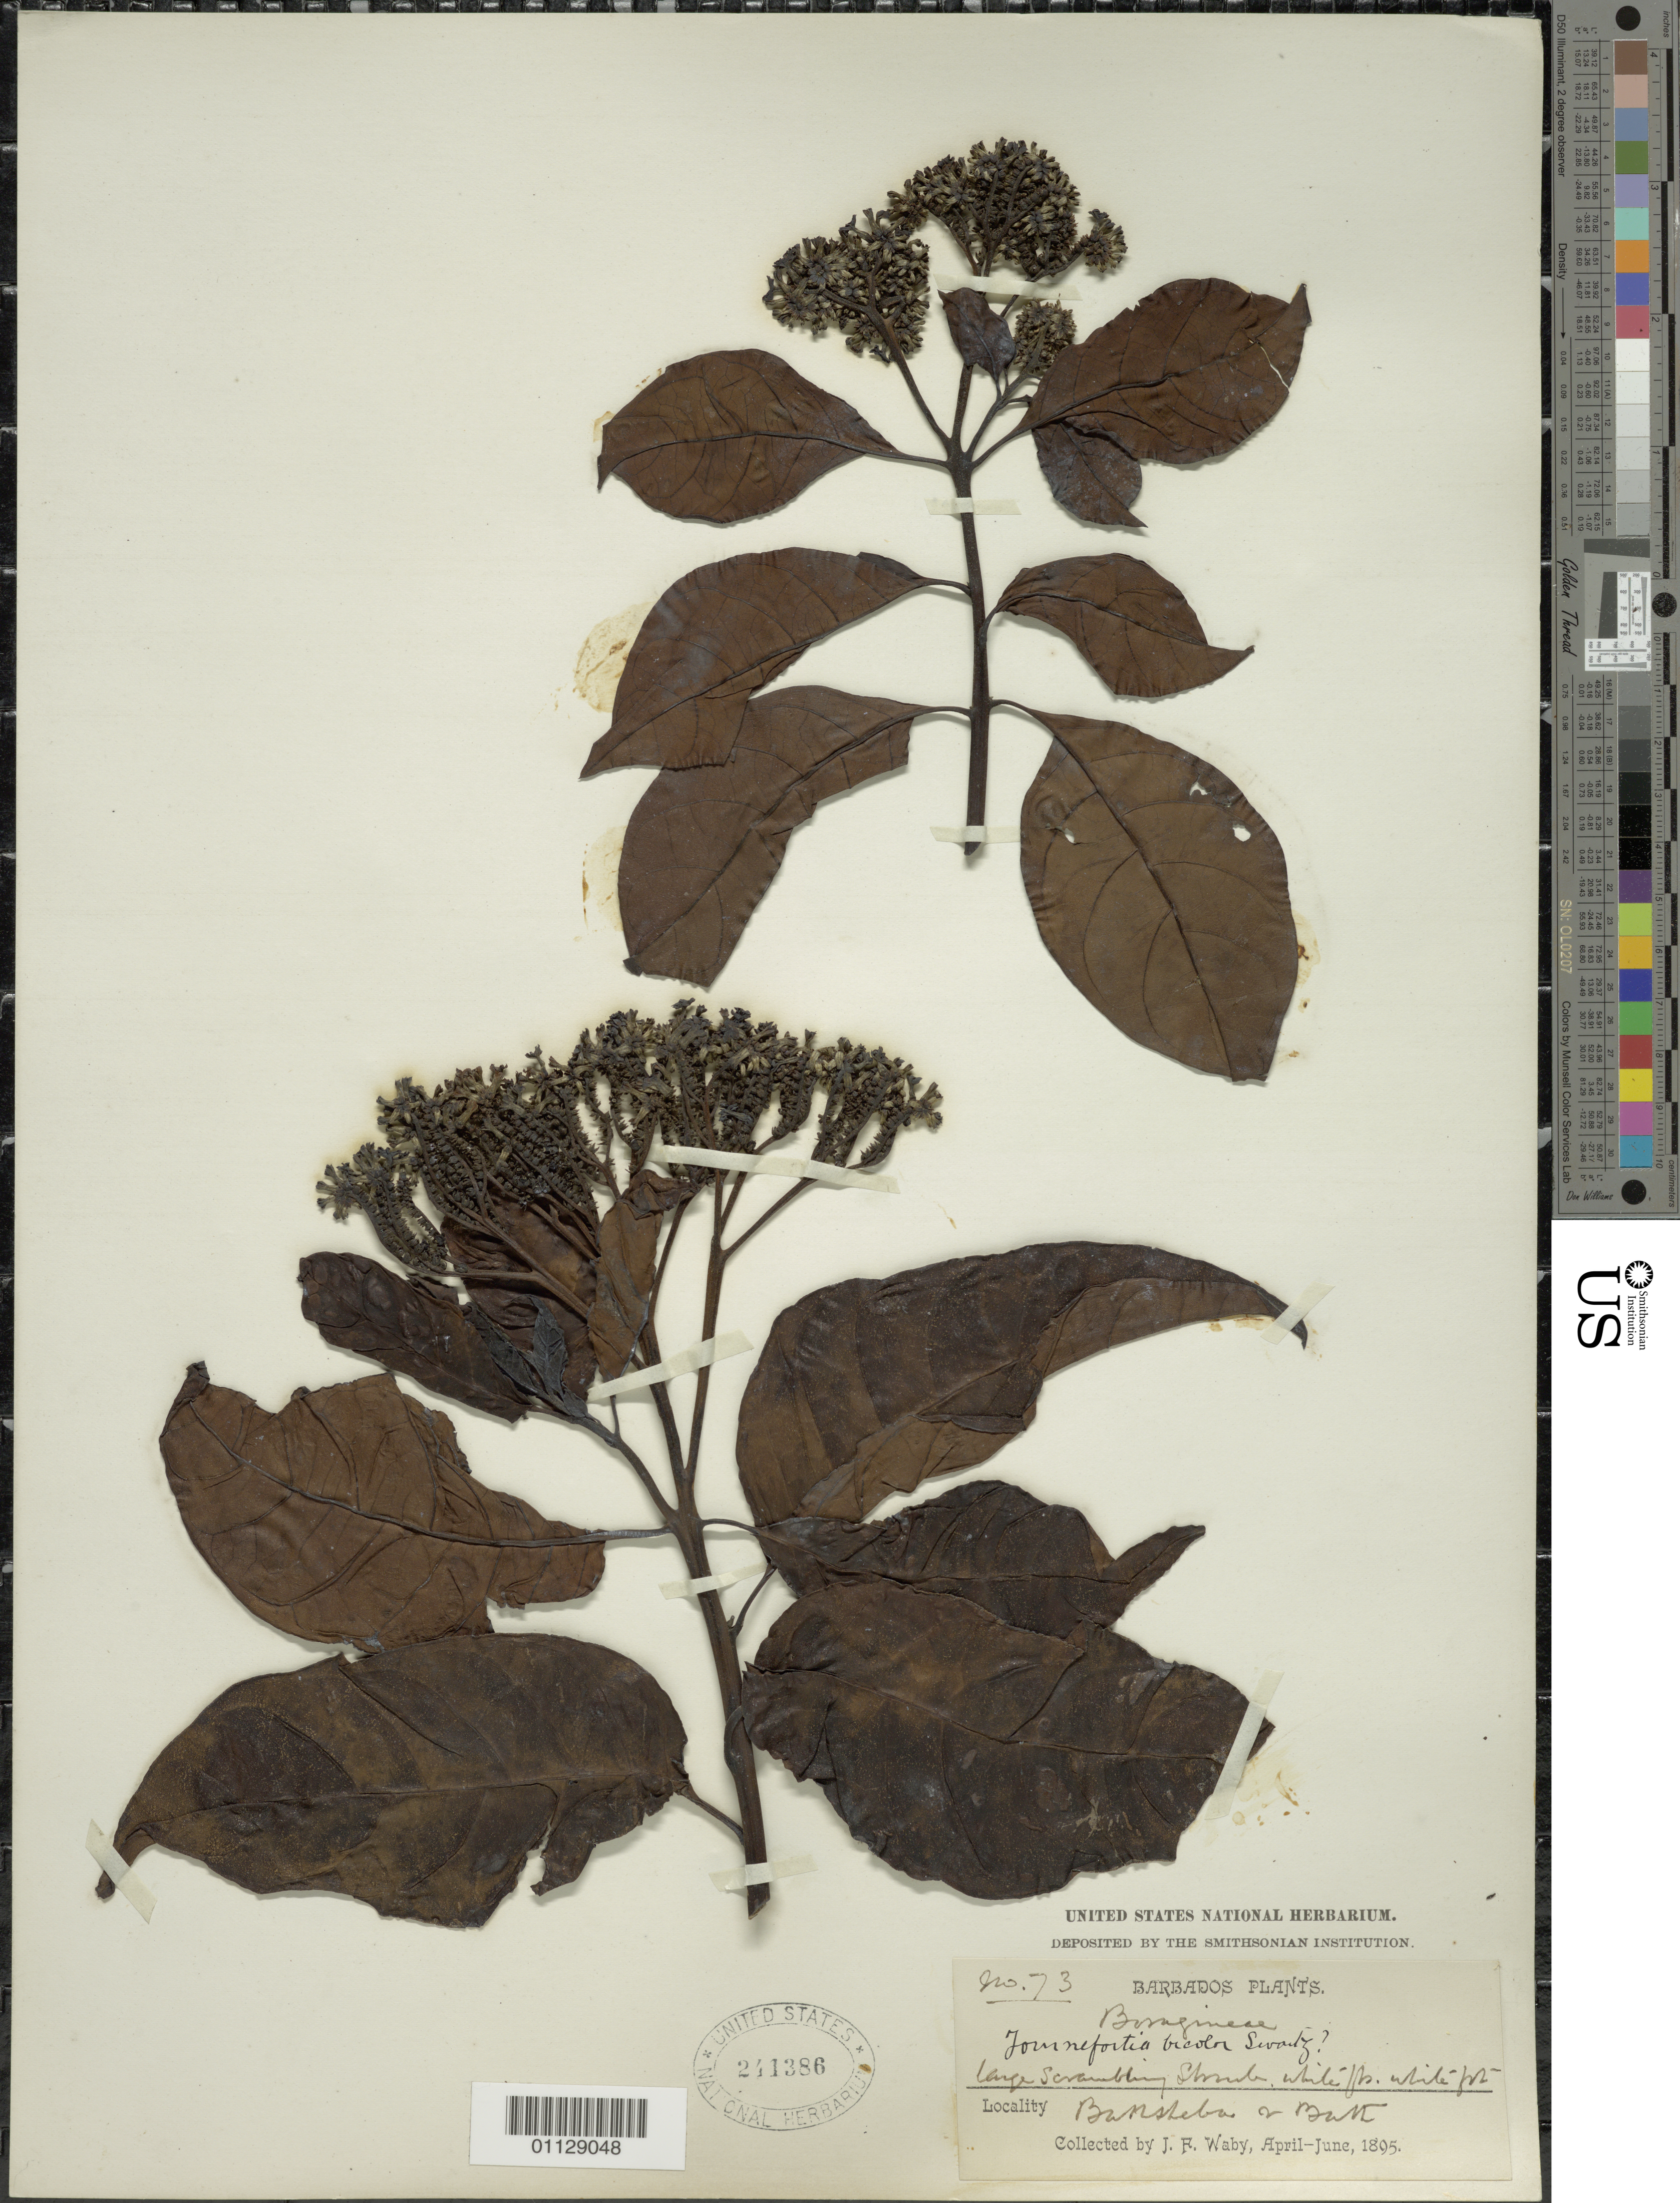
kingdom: Plantae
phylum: Tracheophyta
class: Magnoliopsida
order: Boraginales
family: Heliotropiaceae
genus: Tournefortia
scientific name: Tournefortia bicolor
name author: Sw.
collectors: J. Waby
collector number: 73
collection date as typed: Apr 1895 to Jun 1895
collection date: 1895-04/1895-06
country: Barbados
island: Barbados I.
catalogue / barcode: US 241386